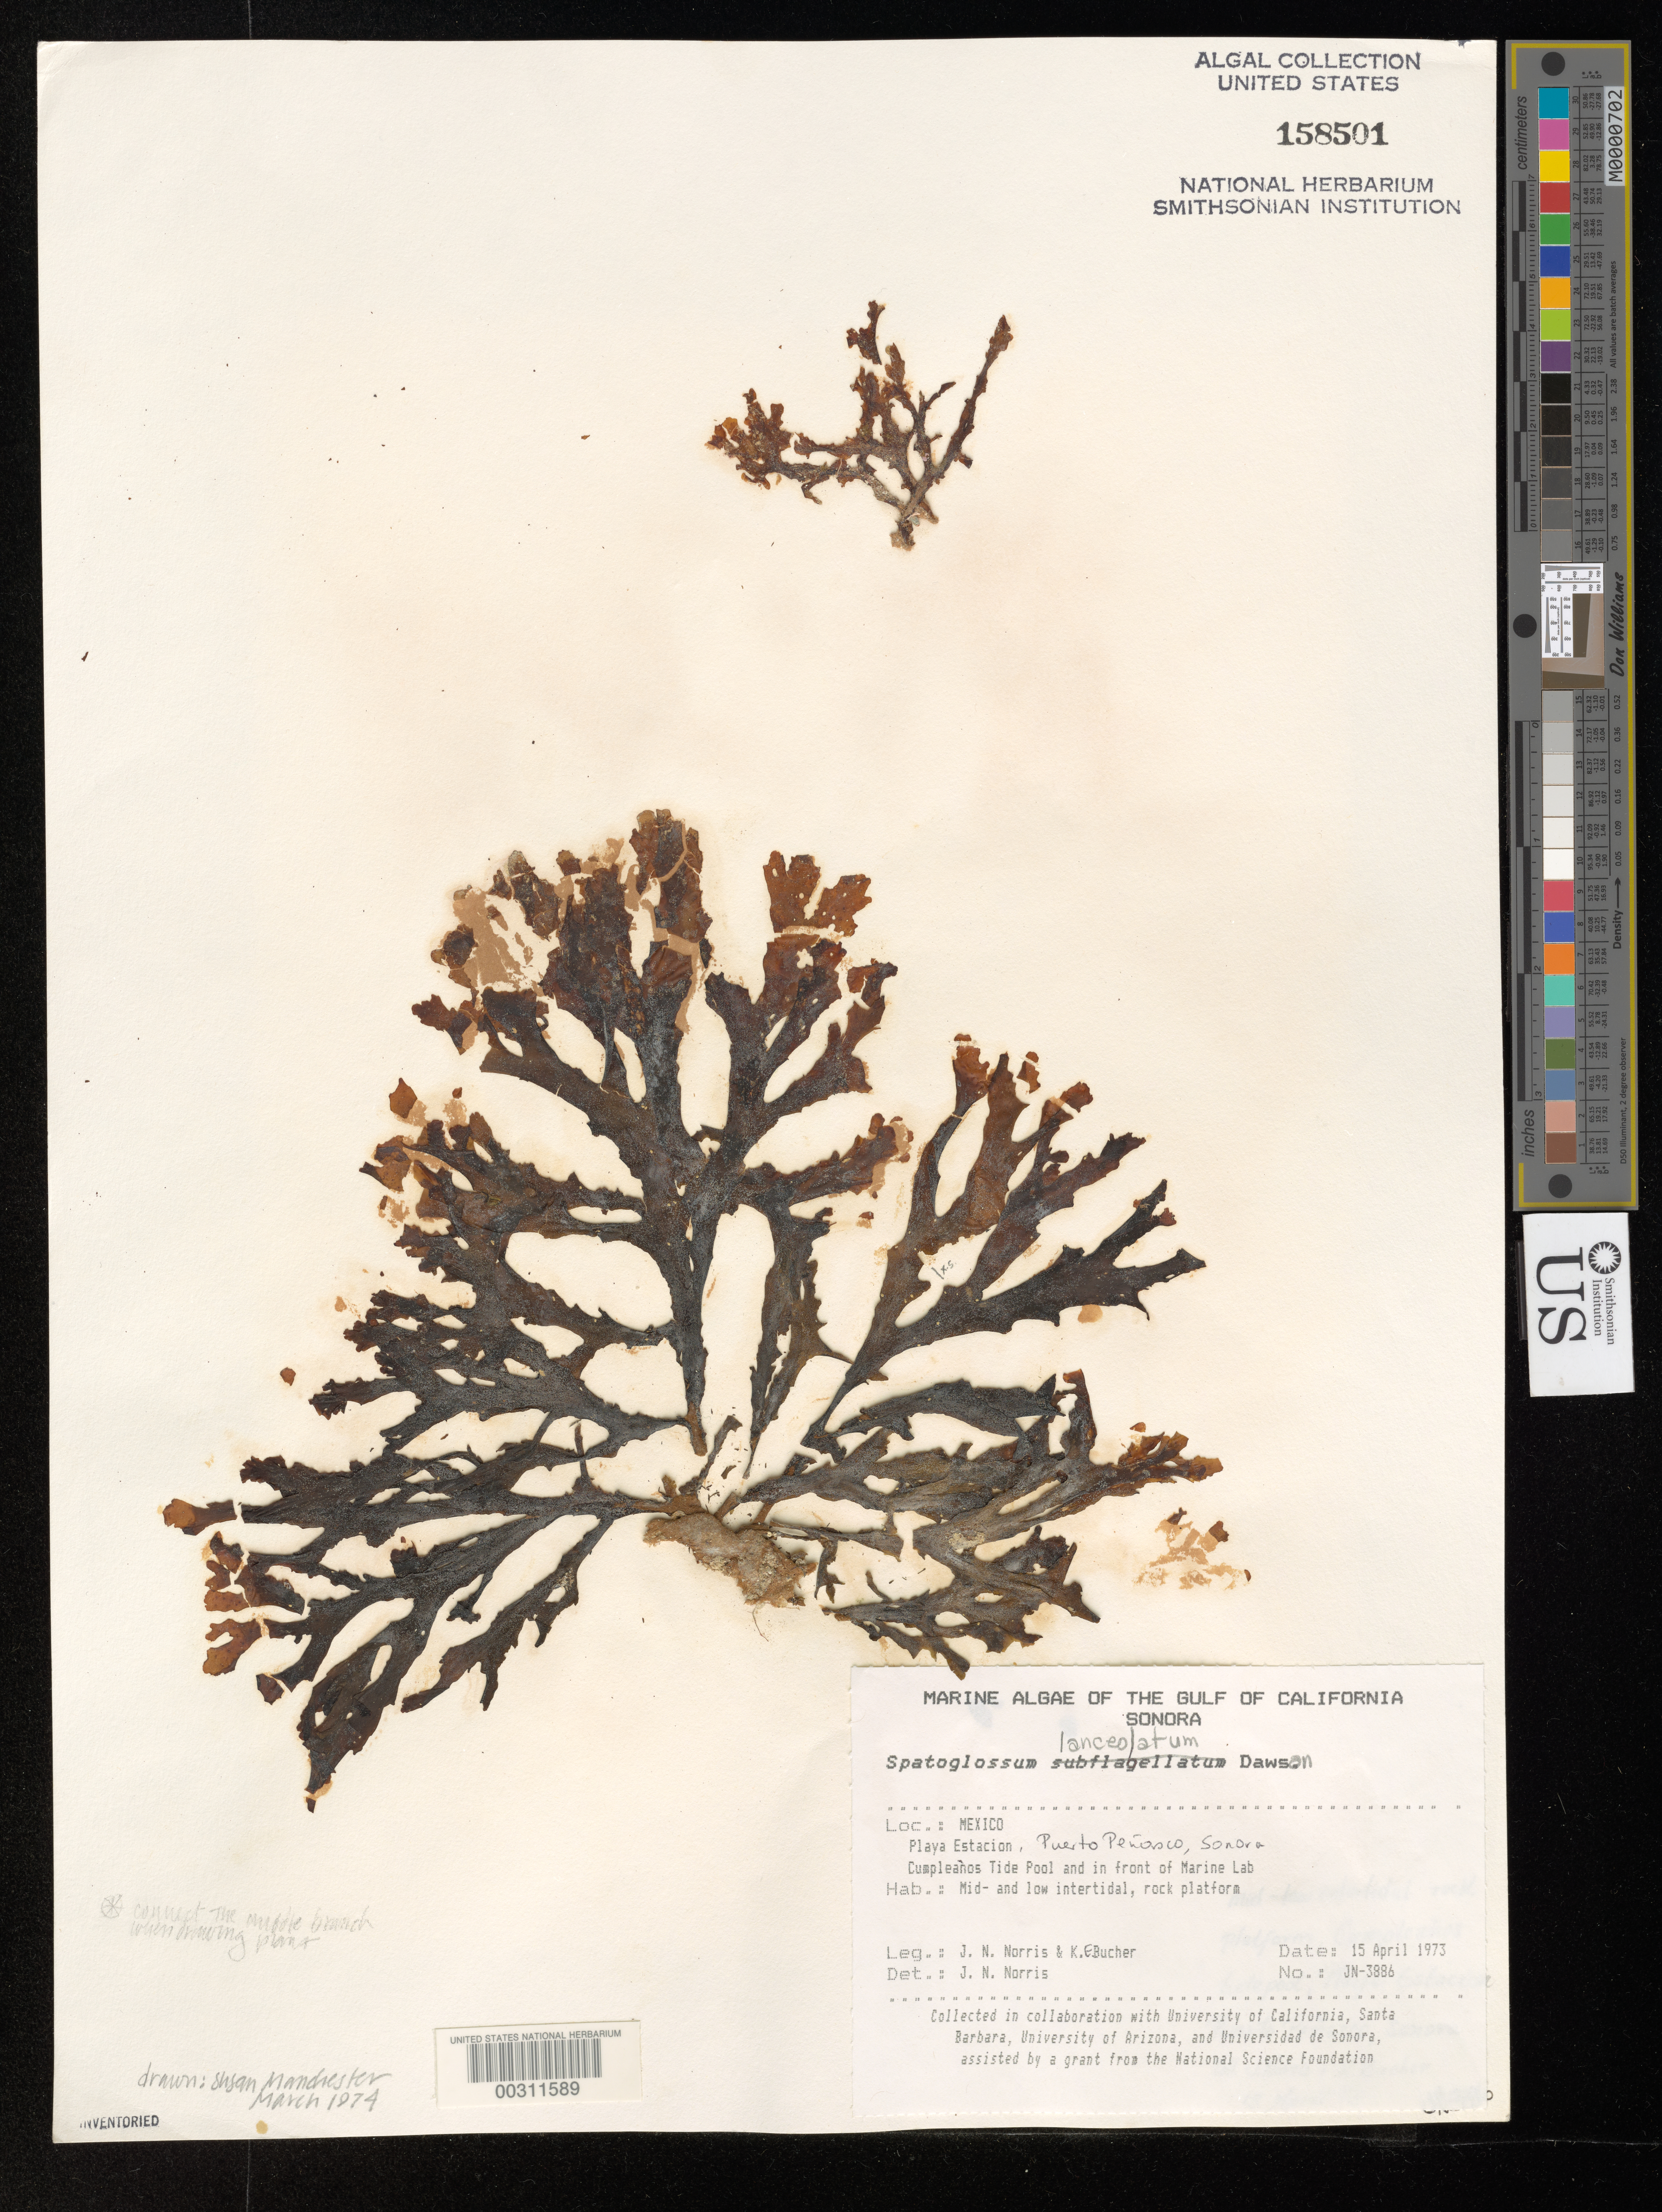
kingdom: Chromista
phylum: Ochrophyta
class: Phaeophyceae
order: Dictyotales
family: Dictyotaceae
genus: Spatoglossum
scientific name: Spatoglossum lanceolatum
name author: E.Y. Dawson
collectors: J. N. Norris & K. E. Bucher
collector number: JN-3886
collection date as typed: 15 Apr 1973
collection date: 1973-04-15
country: Mexico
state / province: Sonora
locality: Playa Estacion, Puerto Penasco, Cumpleanos tide pool and marine station shore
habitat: Mid- and low intertidal, rock platform.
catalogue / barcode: US 158501